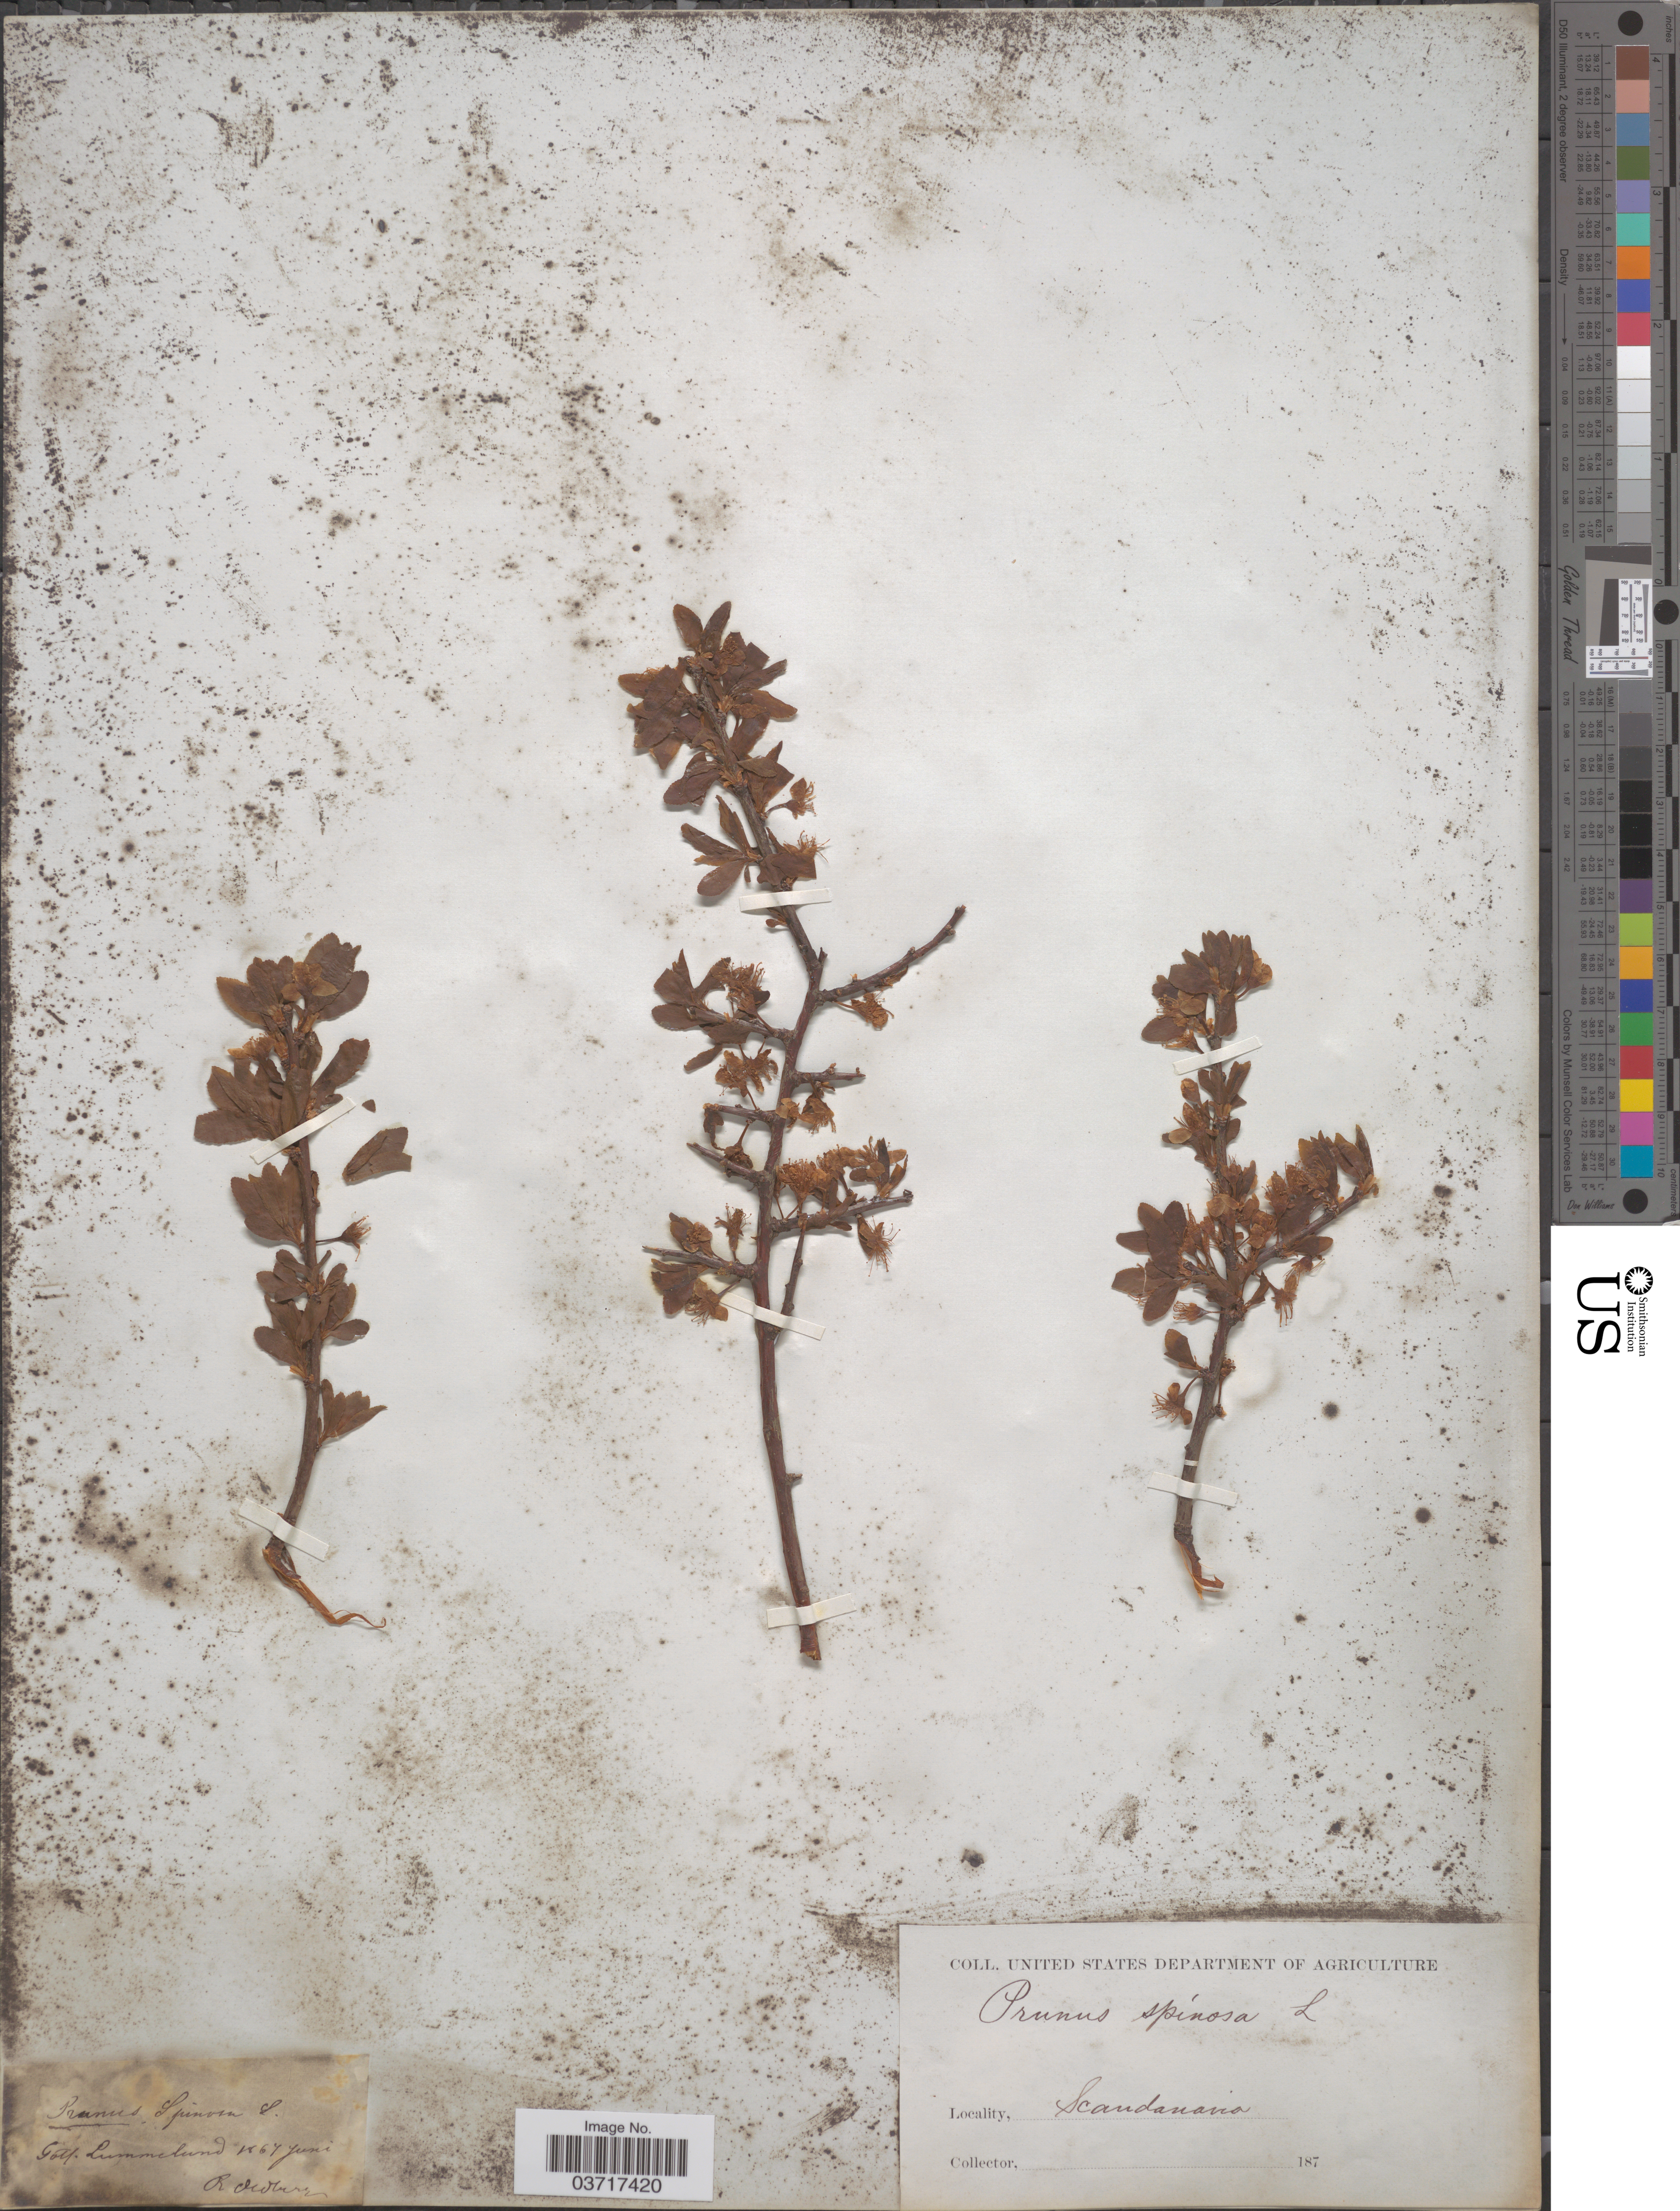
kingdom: Plantae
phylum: Tracheophyta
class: Magnoliopsida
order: Rosales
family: Rosaceae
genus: Prunus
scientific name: Prunus spinosa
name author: L.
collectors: R. Oldberg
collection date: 1867-06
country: Sweden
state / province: Gotland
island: Gotland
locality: Scandanavia. Lummeland.